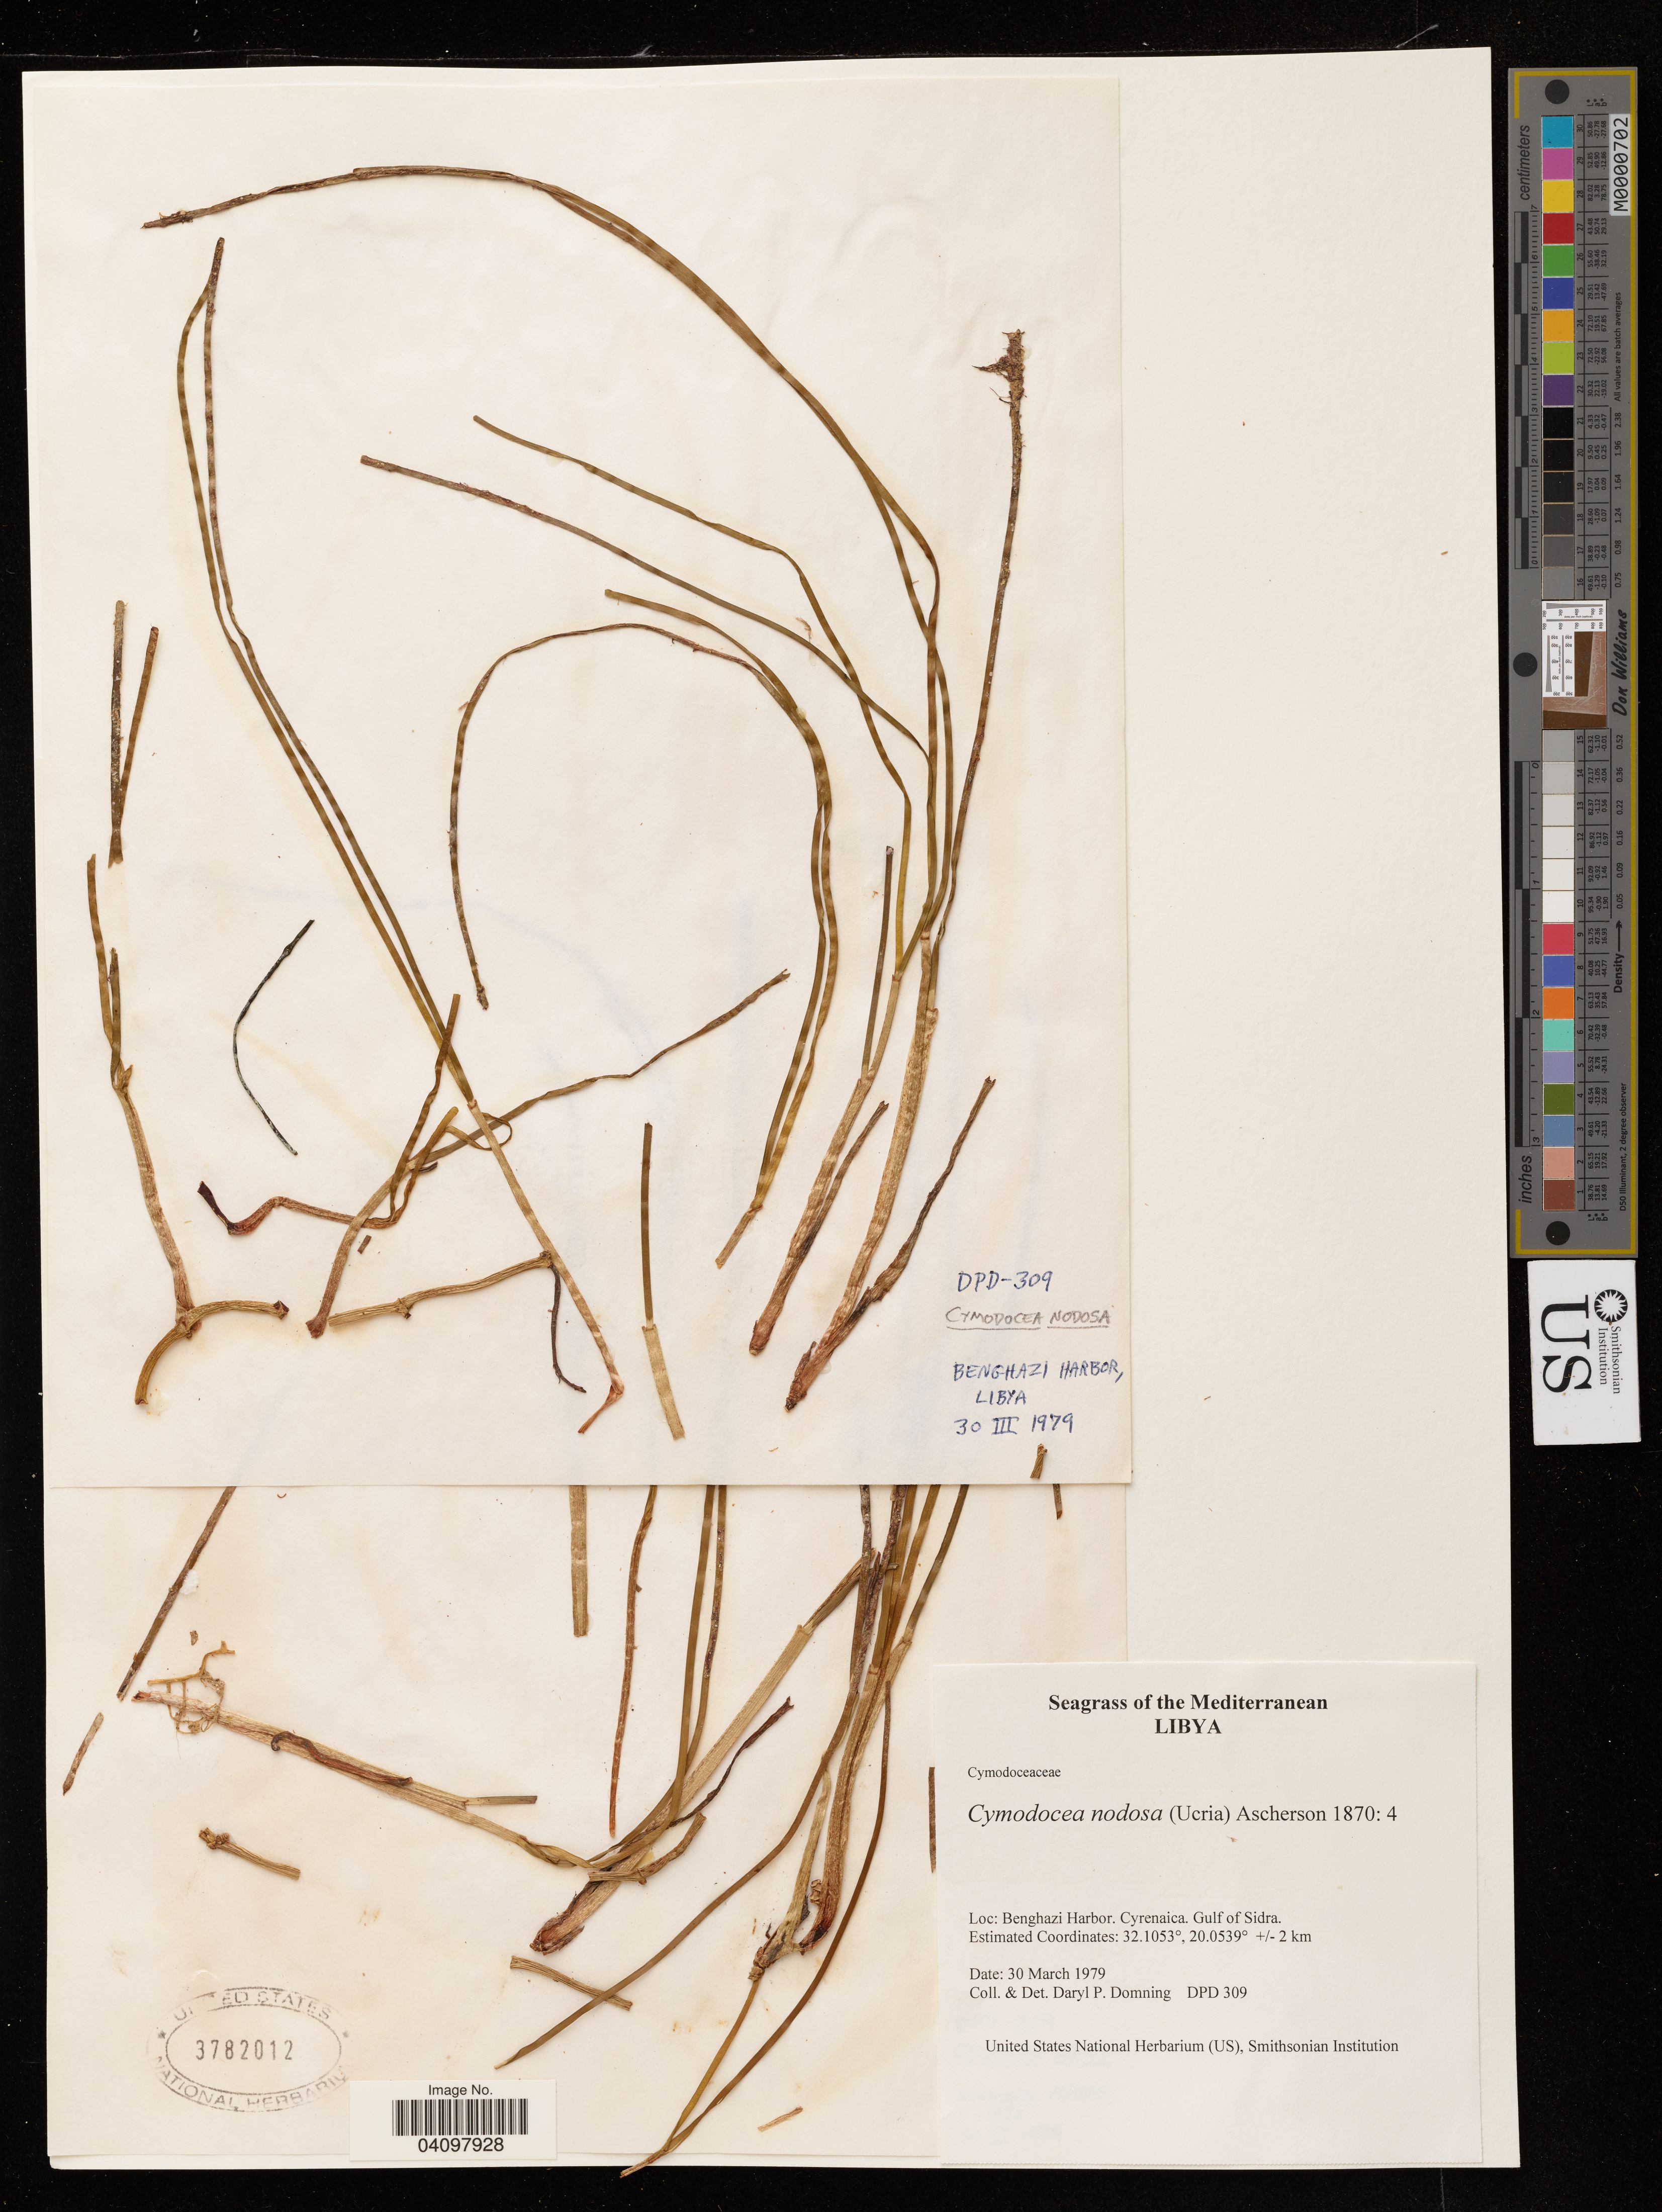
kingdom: Plantae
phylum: Tracheophyta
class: Liliopsida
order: Alismatales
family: Cymodoceaceae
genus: Cymodocea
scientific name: Cymodocea nodosa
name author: Asch.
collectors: D. Domning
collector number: DPD 309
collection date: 1979-03-30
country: Libya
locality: Benghazi Harbor, Cyrenaica, Gulf of Sidra.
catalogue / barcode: US 3782012